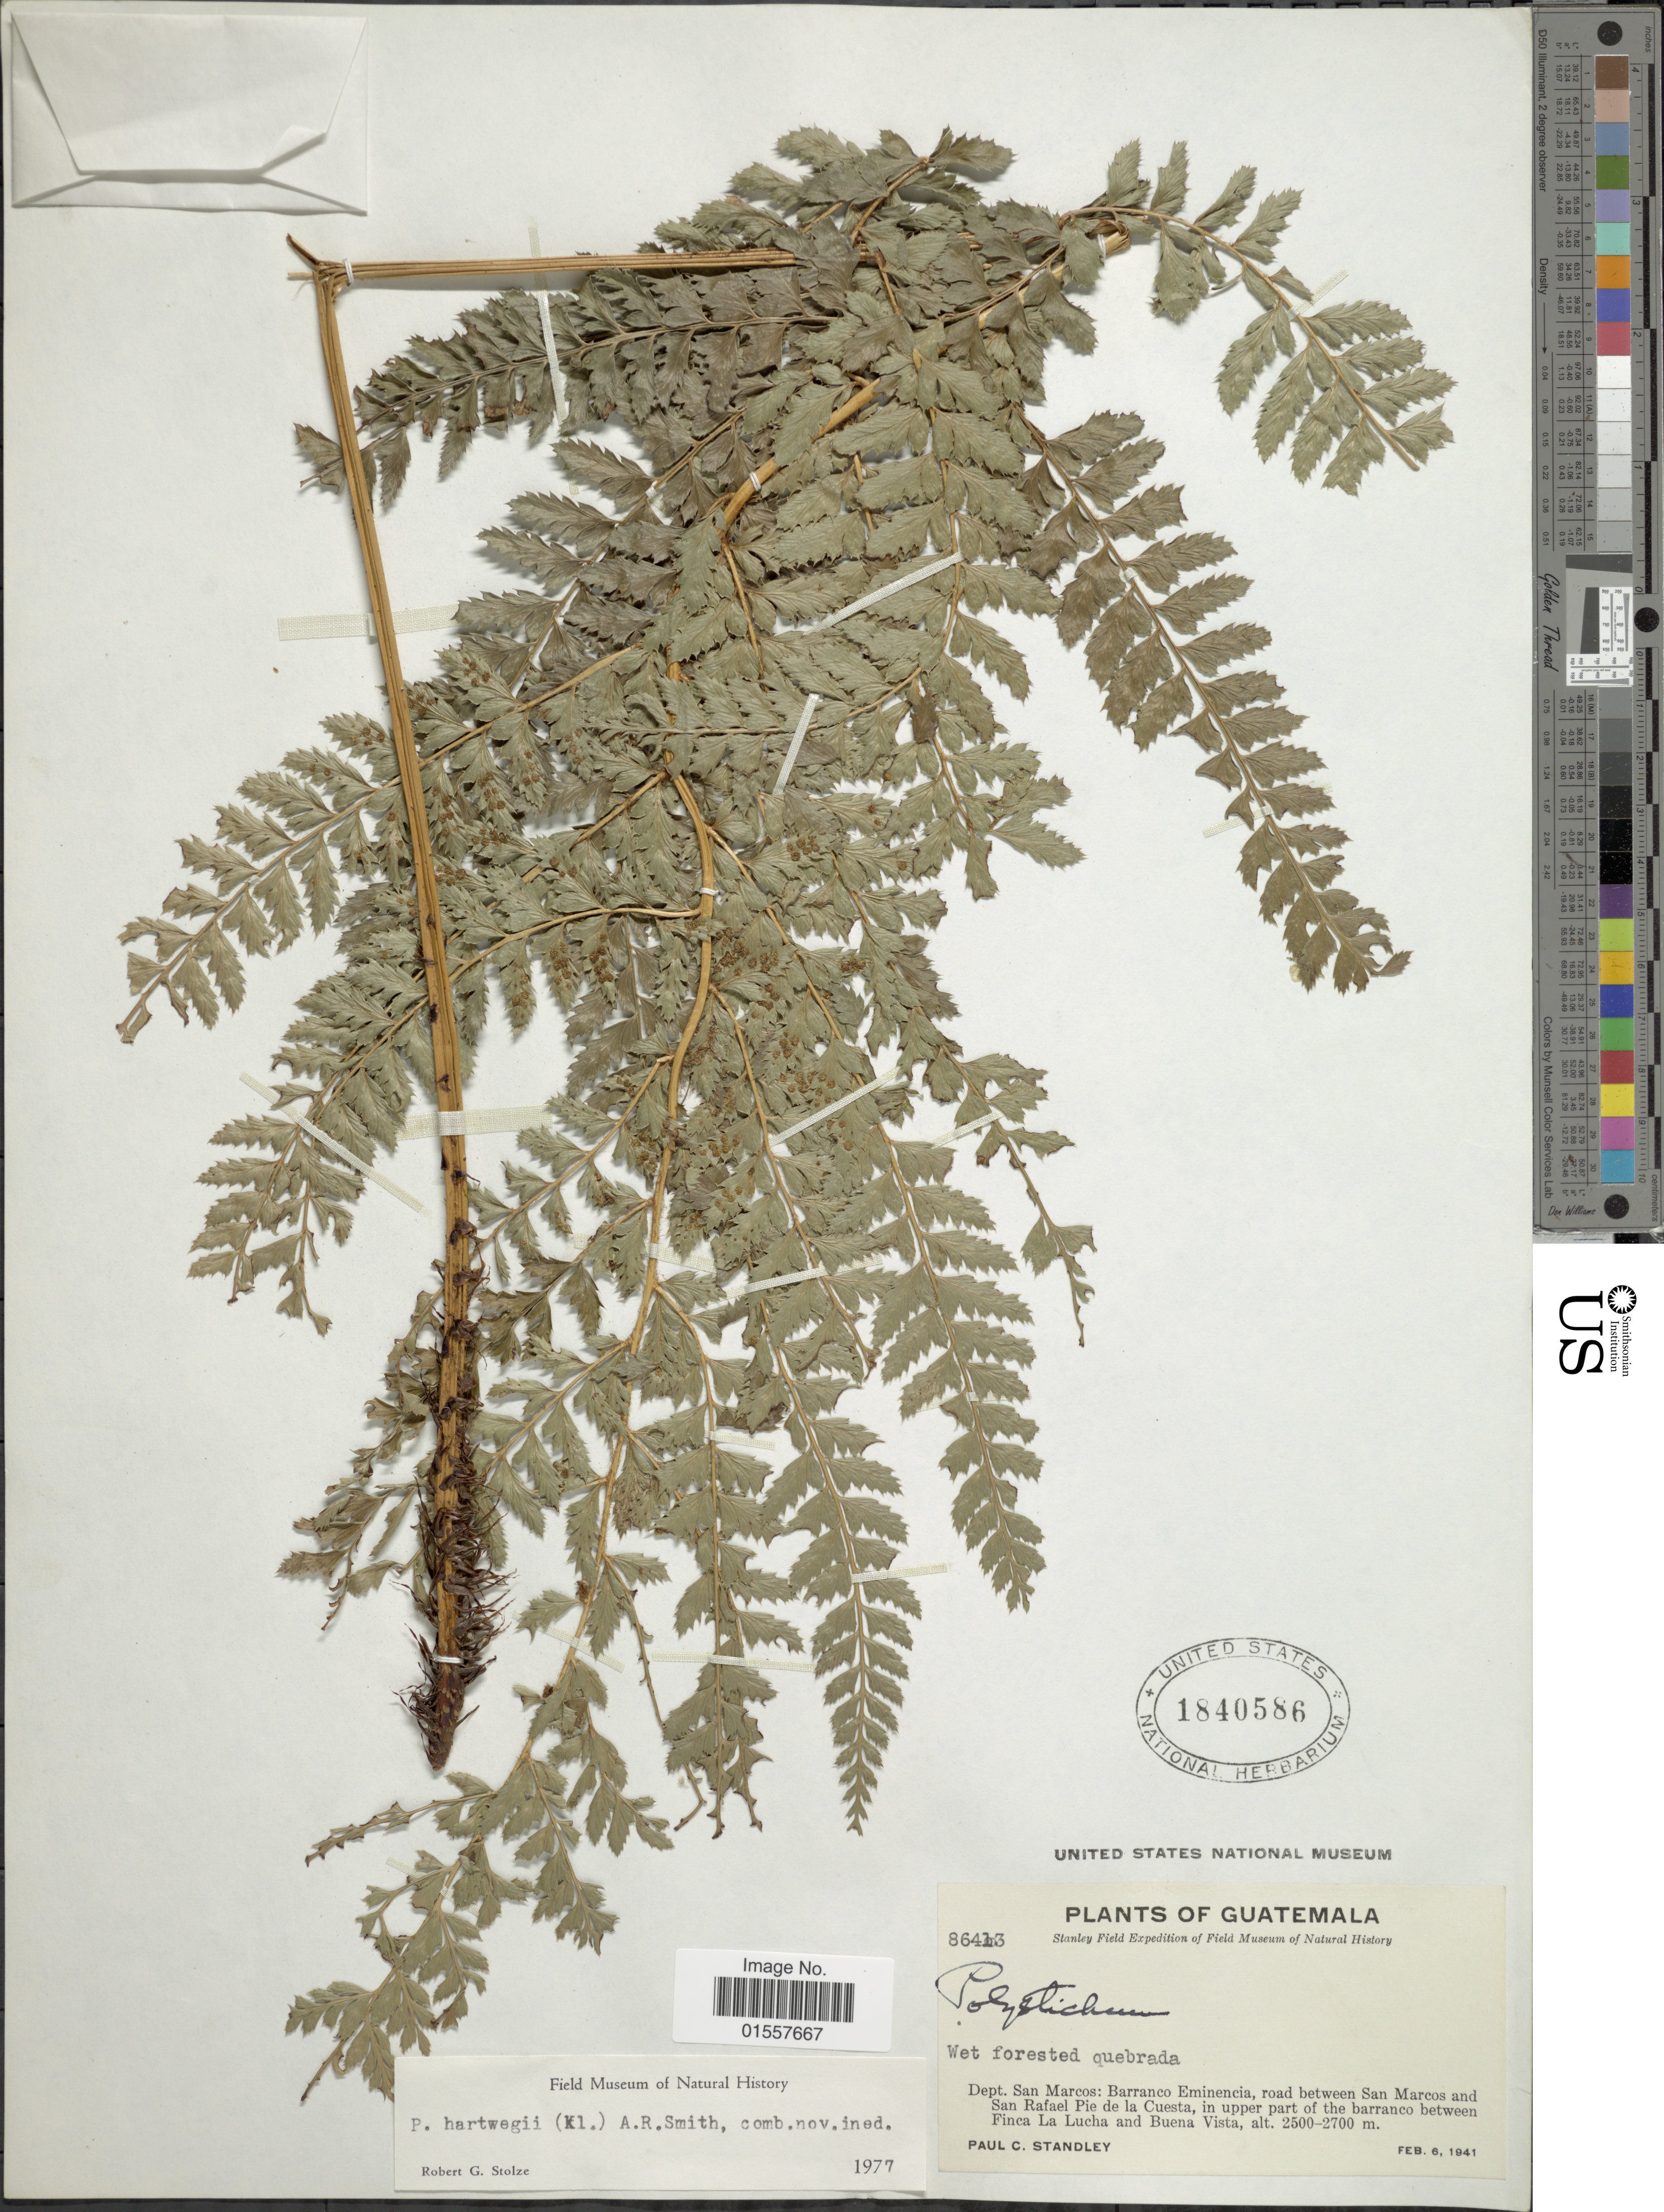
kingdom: Plantae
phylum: Tracheophyta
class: Polypodiopsida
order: Polypodiales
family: Dryopteridaceae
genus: Polystichum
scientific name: Polystichum hartwegii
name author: (Klotzsch) Hieron.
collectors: P. C. Standley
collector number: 86413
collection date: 1941-02-06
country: Guatemala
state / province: San Marcos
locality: Dept. San Marcos: Barranco Eminencia, road between San Marcos and San Rafael Pie de la Cuesta, in upper part of the barranco between Finca La Lucha and Buena Vista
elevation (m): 2500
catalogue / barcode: US 1840586